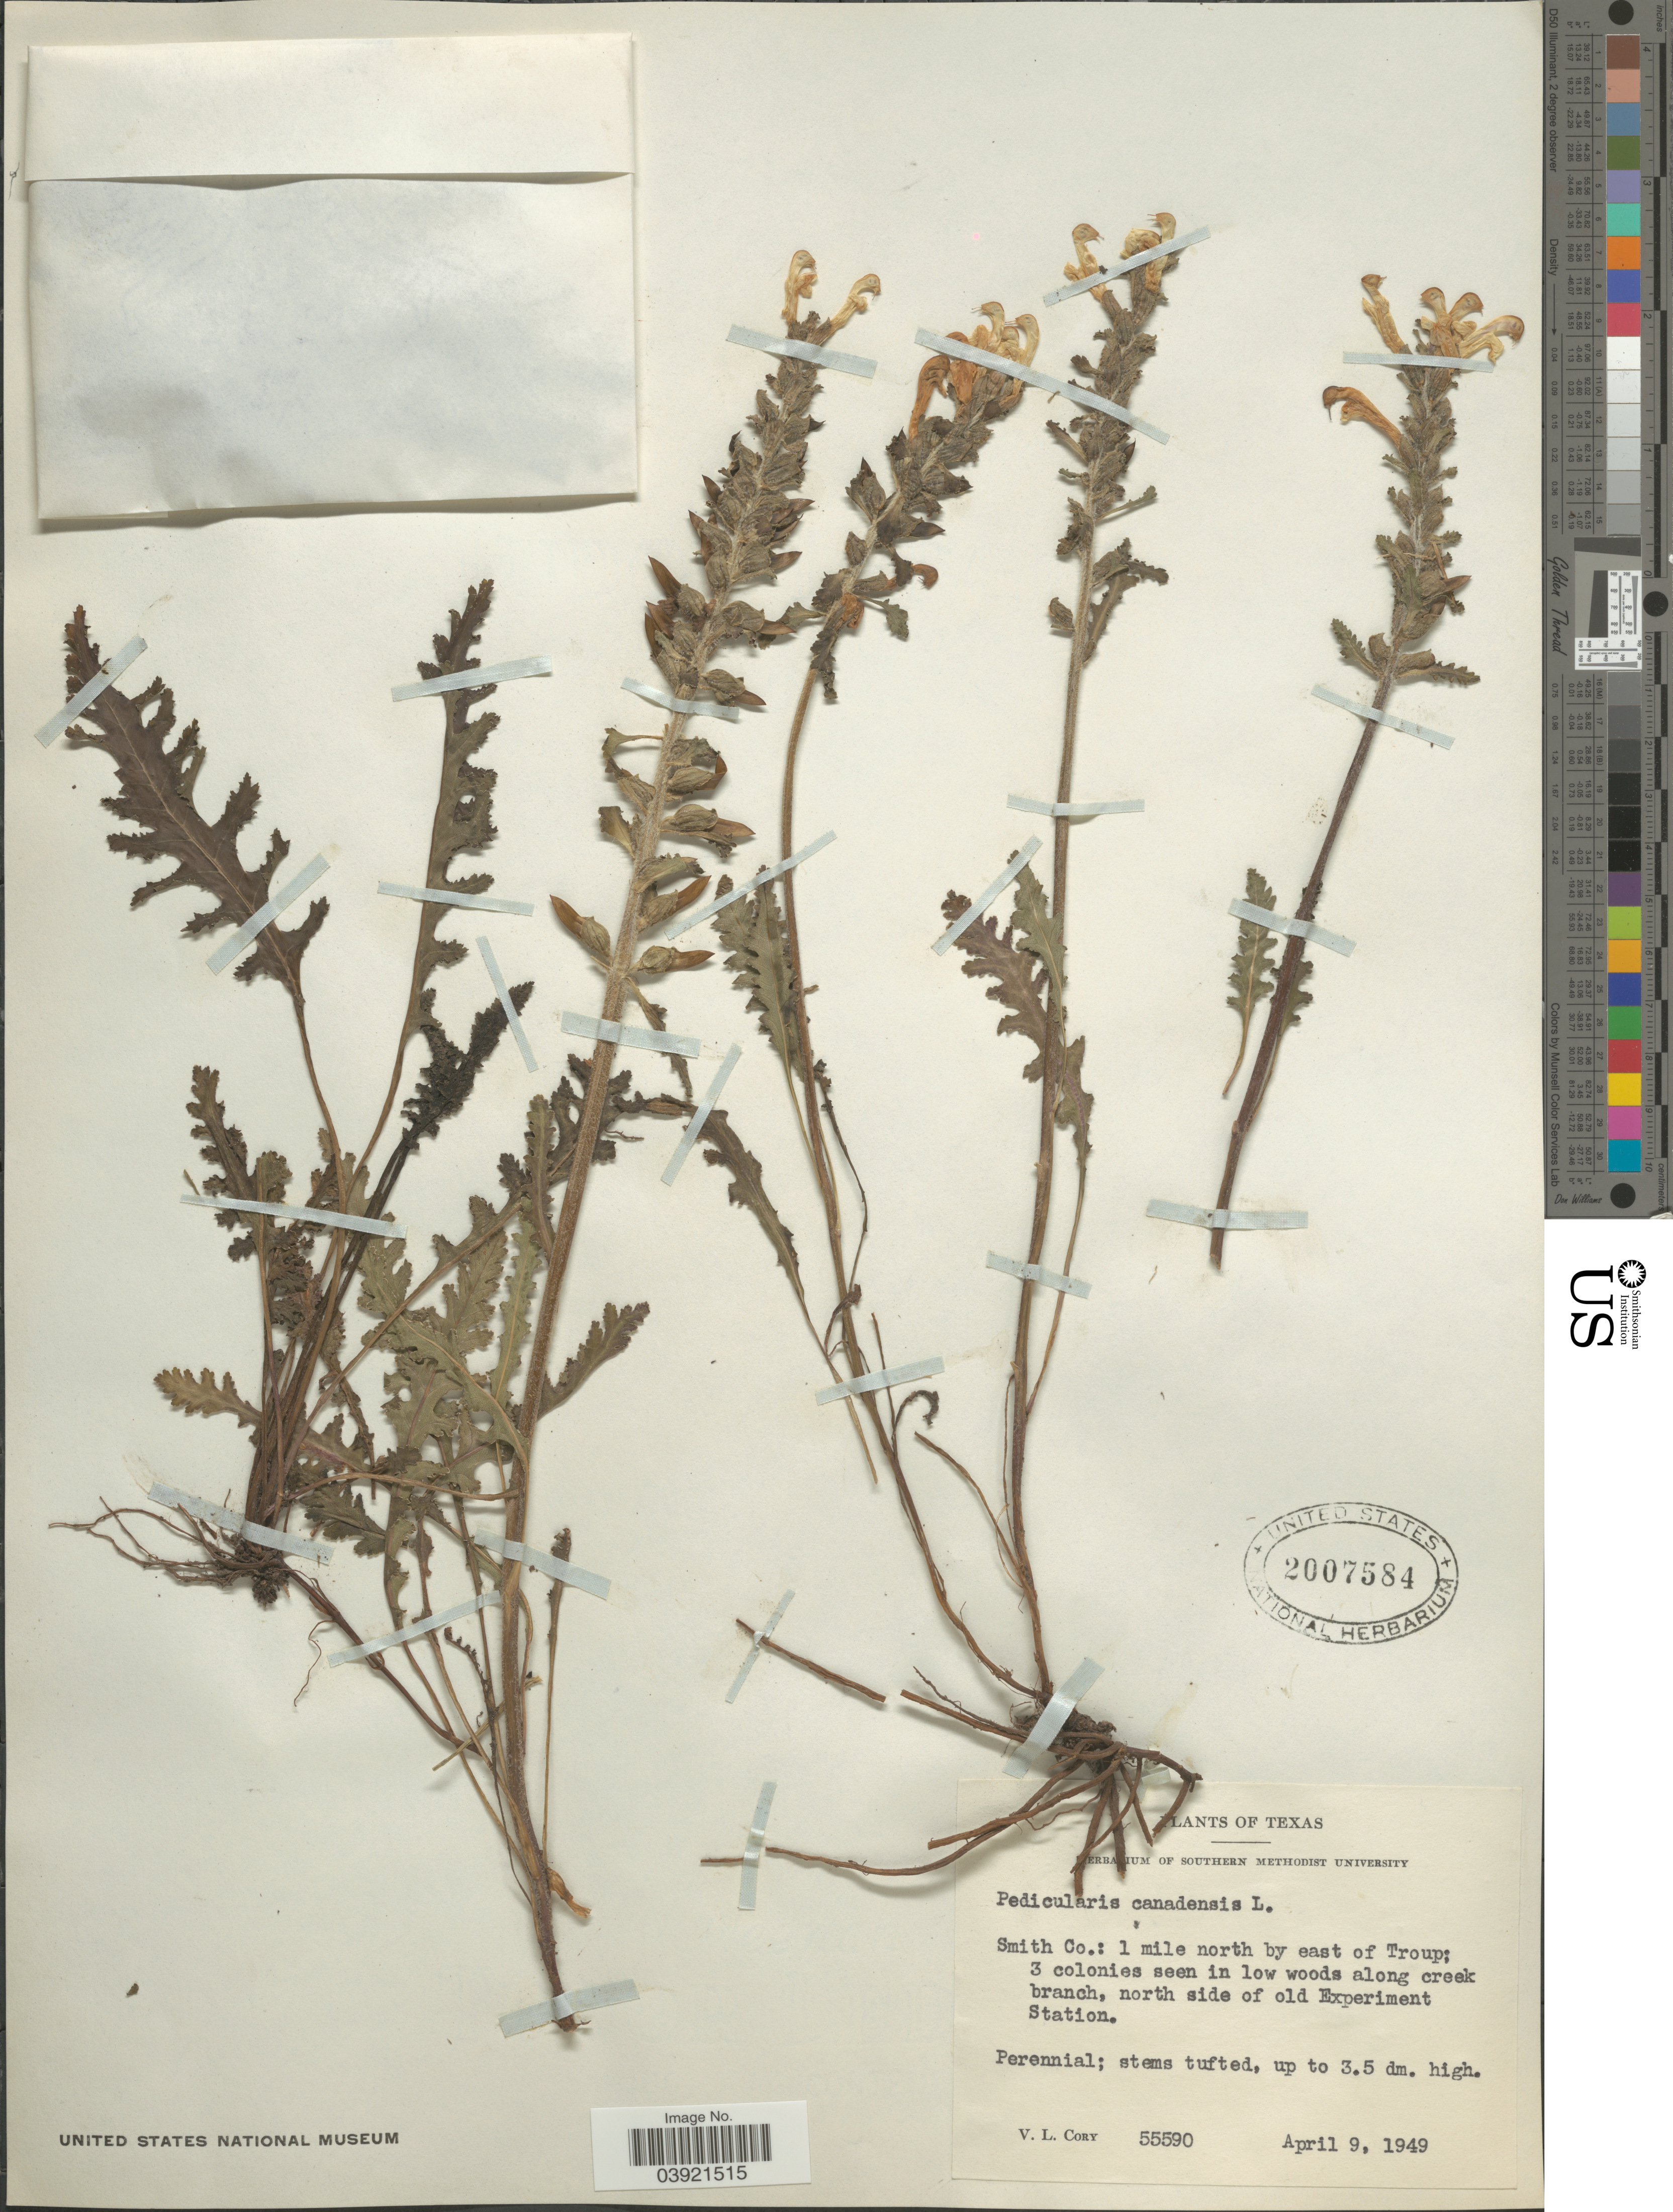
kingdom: Plantae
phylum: Tracheophyta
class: Magnoliopsida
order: Lamiales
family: Orobanchaceae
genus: Pedicularis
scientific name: Pedicularis canadensis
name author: L.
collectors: V. Cory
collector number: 55590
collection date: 1949-04-09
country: United States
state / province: Texas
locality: Smith Co.: 1 mile north by east of Troup; north side of old Experiment Station.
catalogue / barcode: US 2007584